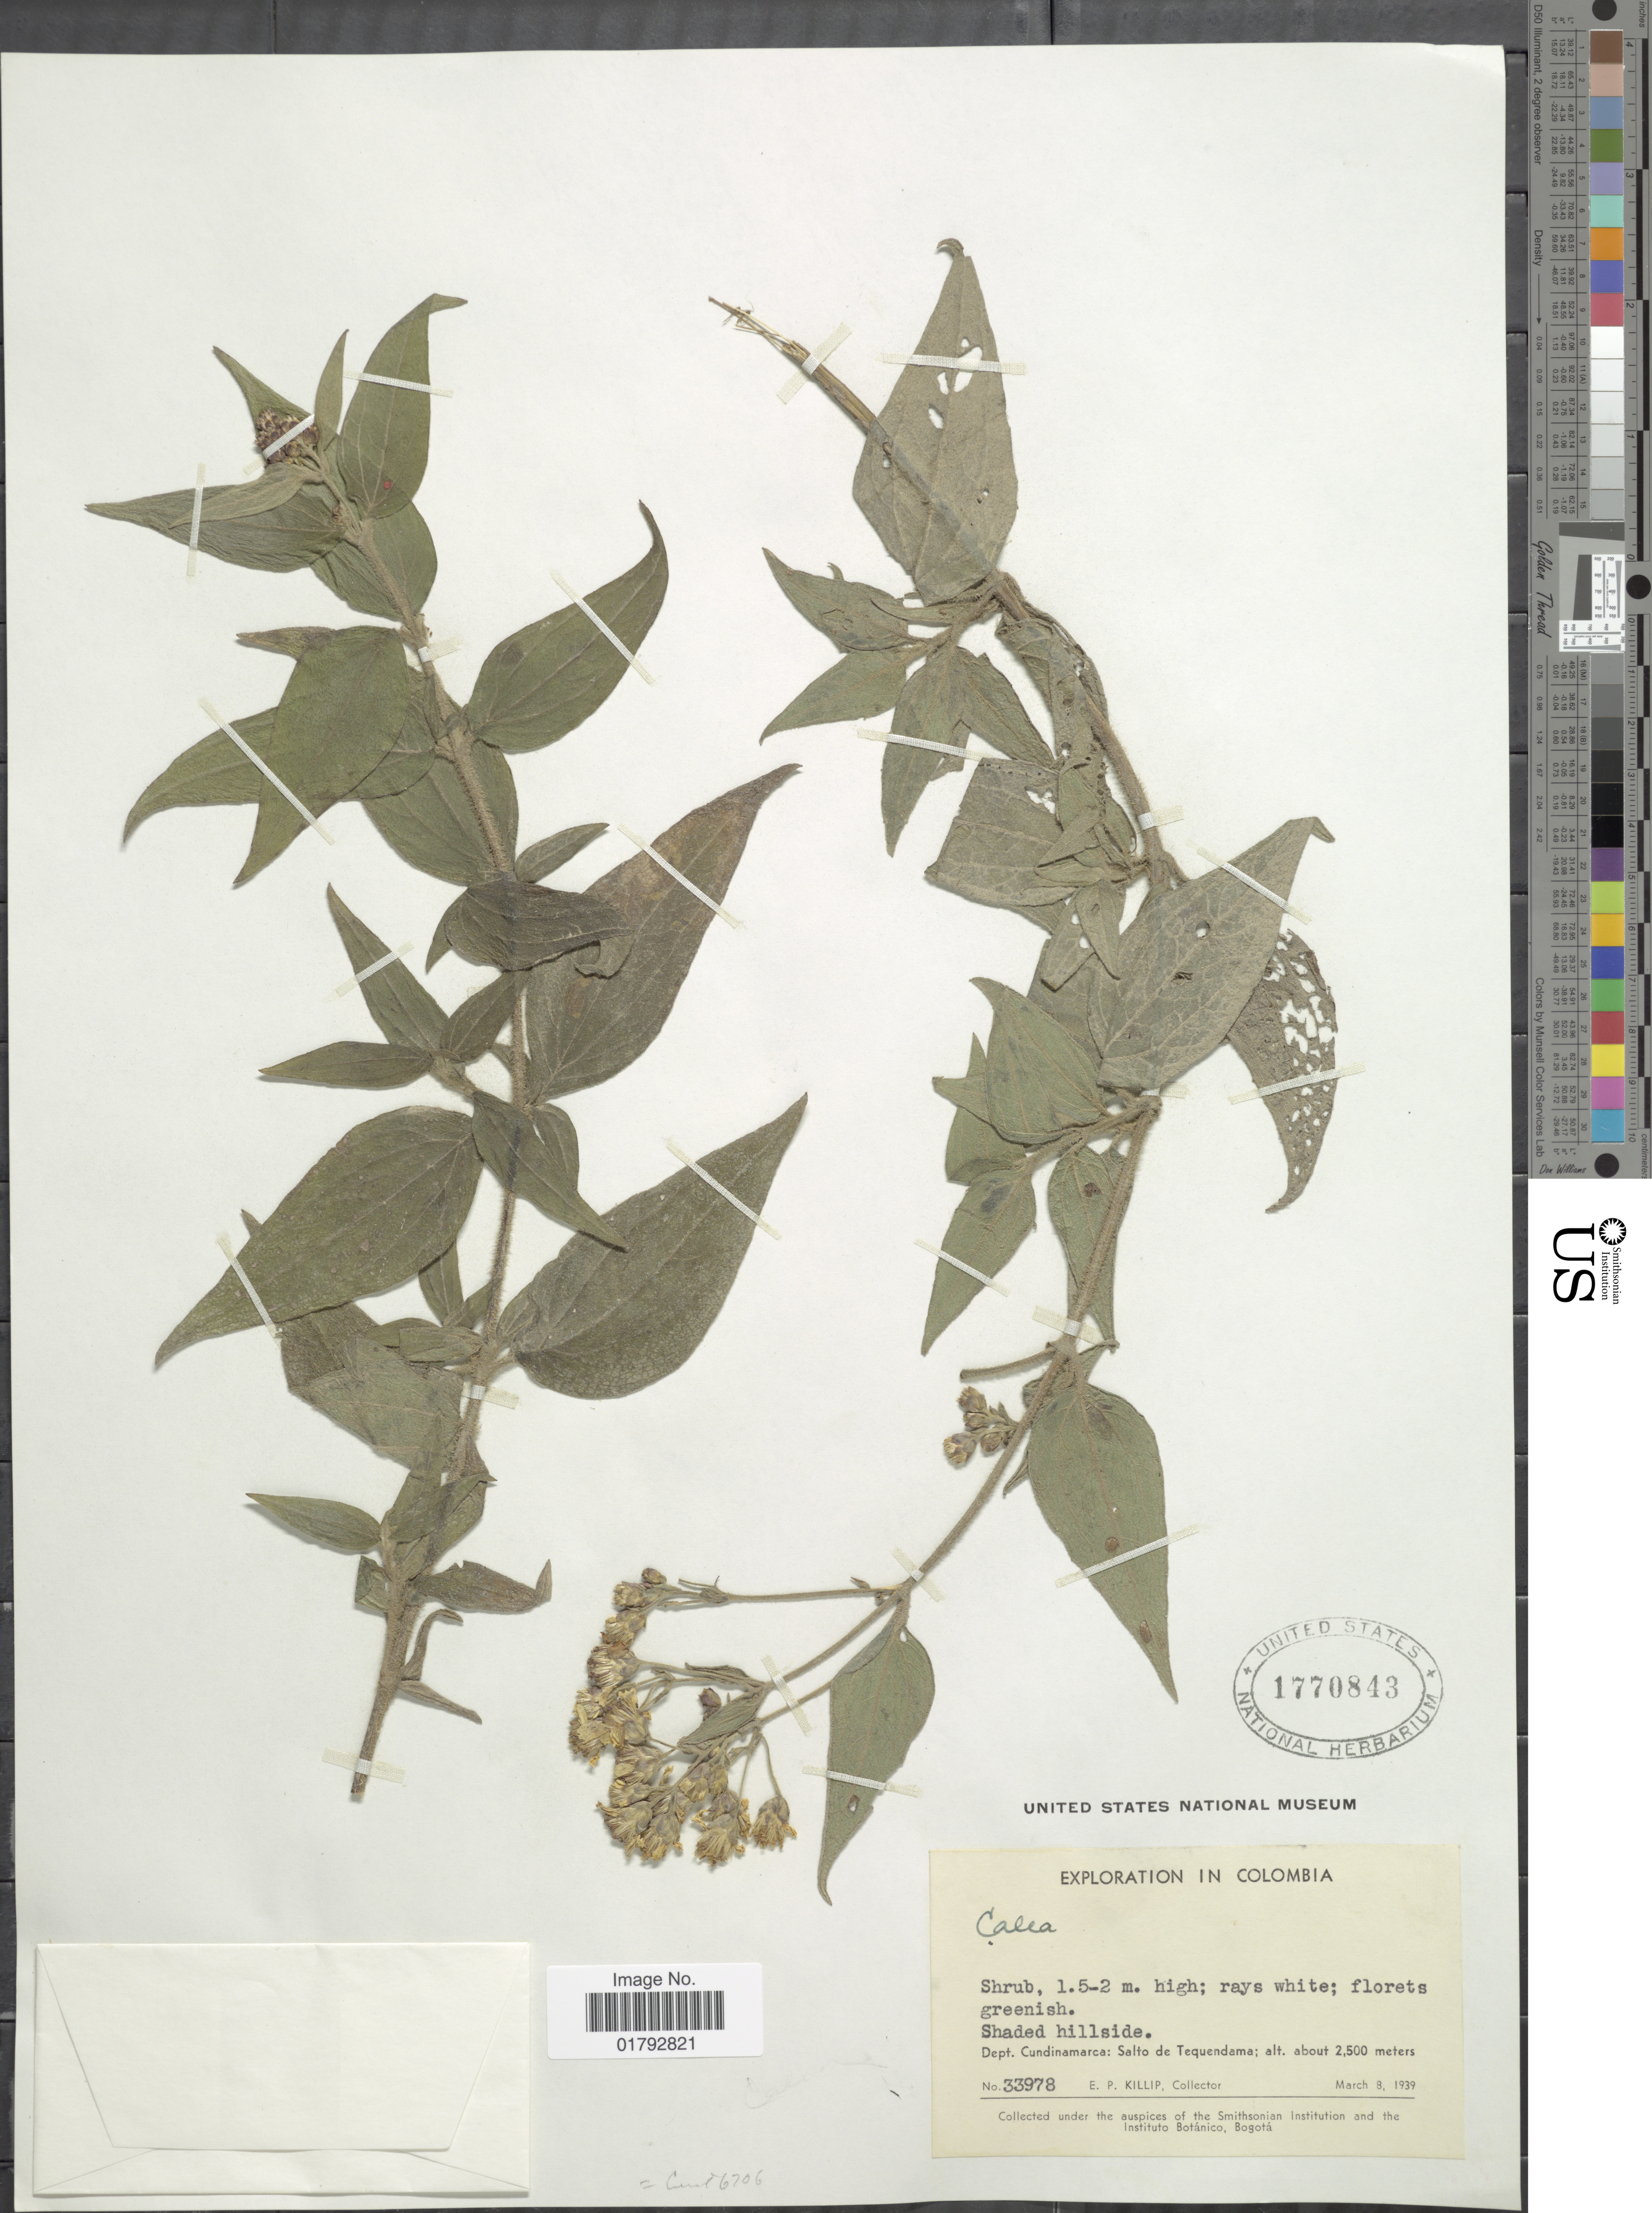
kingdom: Plantae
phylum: Tracheophyta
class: Magnoliopsida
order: Asterales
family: Asteraceae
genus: Alloispermum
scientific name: Alloispermum caracasanum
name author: (Kunth) H. Rob.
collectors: E. P. Killip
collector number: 33978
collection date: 1939-03-08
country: Colombia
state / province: Cundinamarca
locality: Dept. Cundinamarca: Salta de Tequendama.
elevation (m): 2500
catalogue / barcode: US 1770843